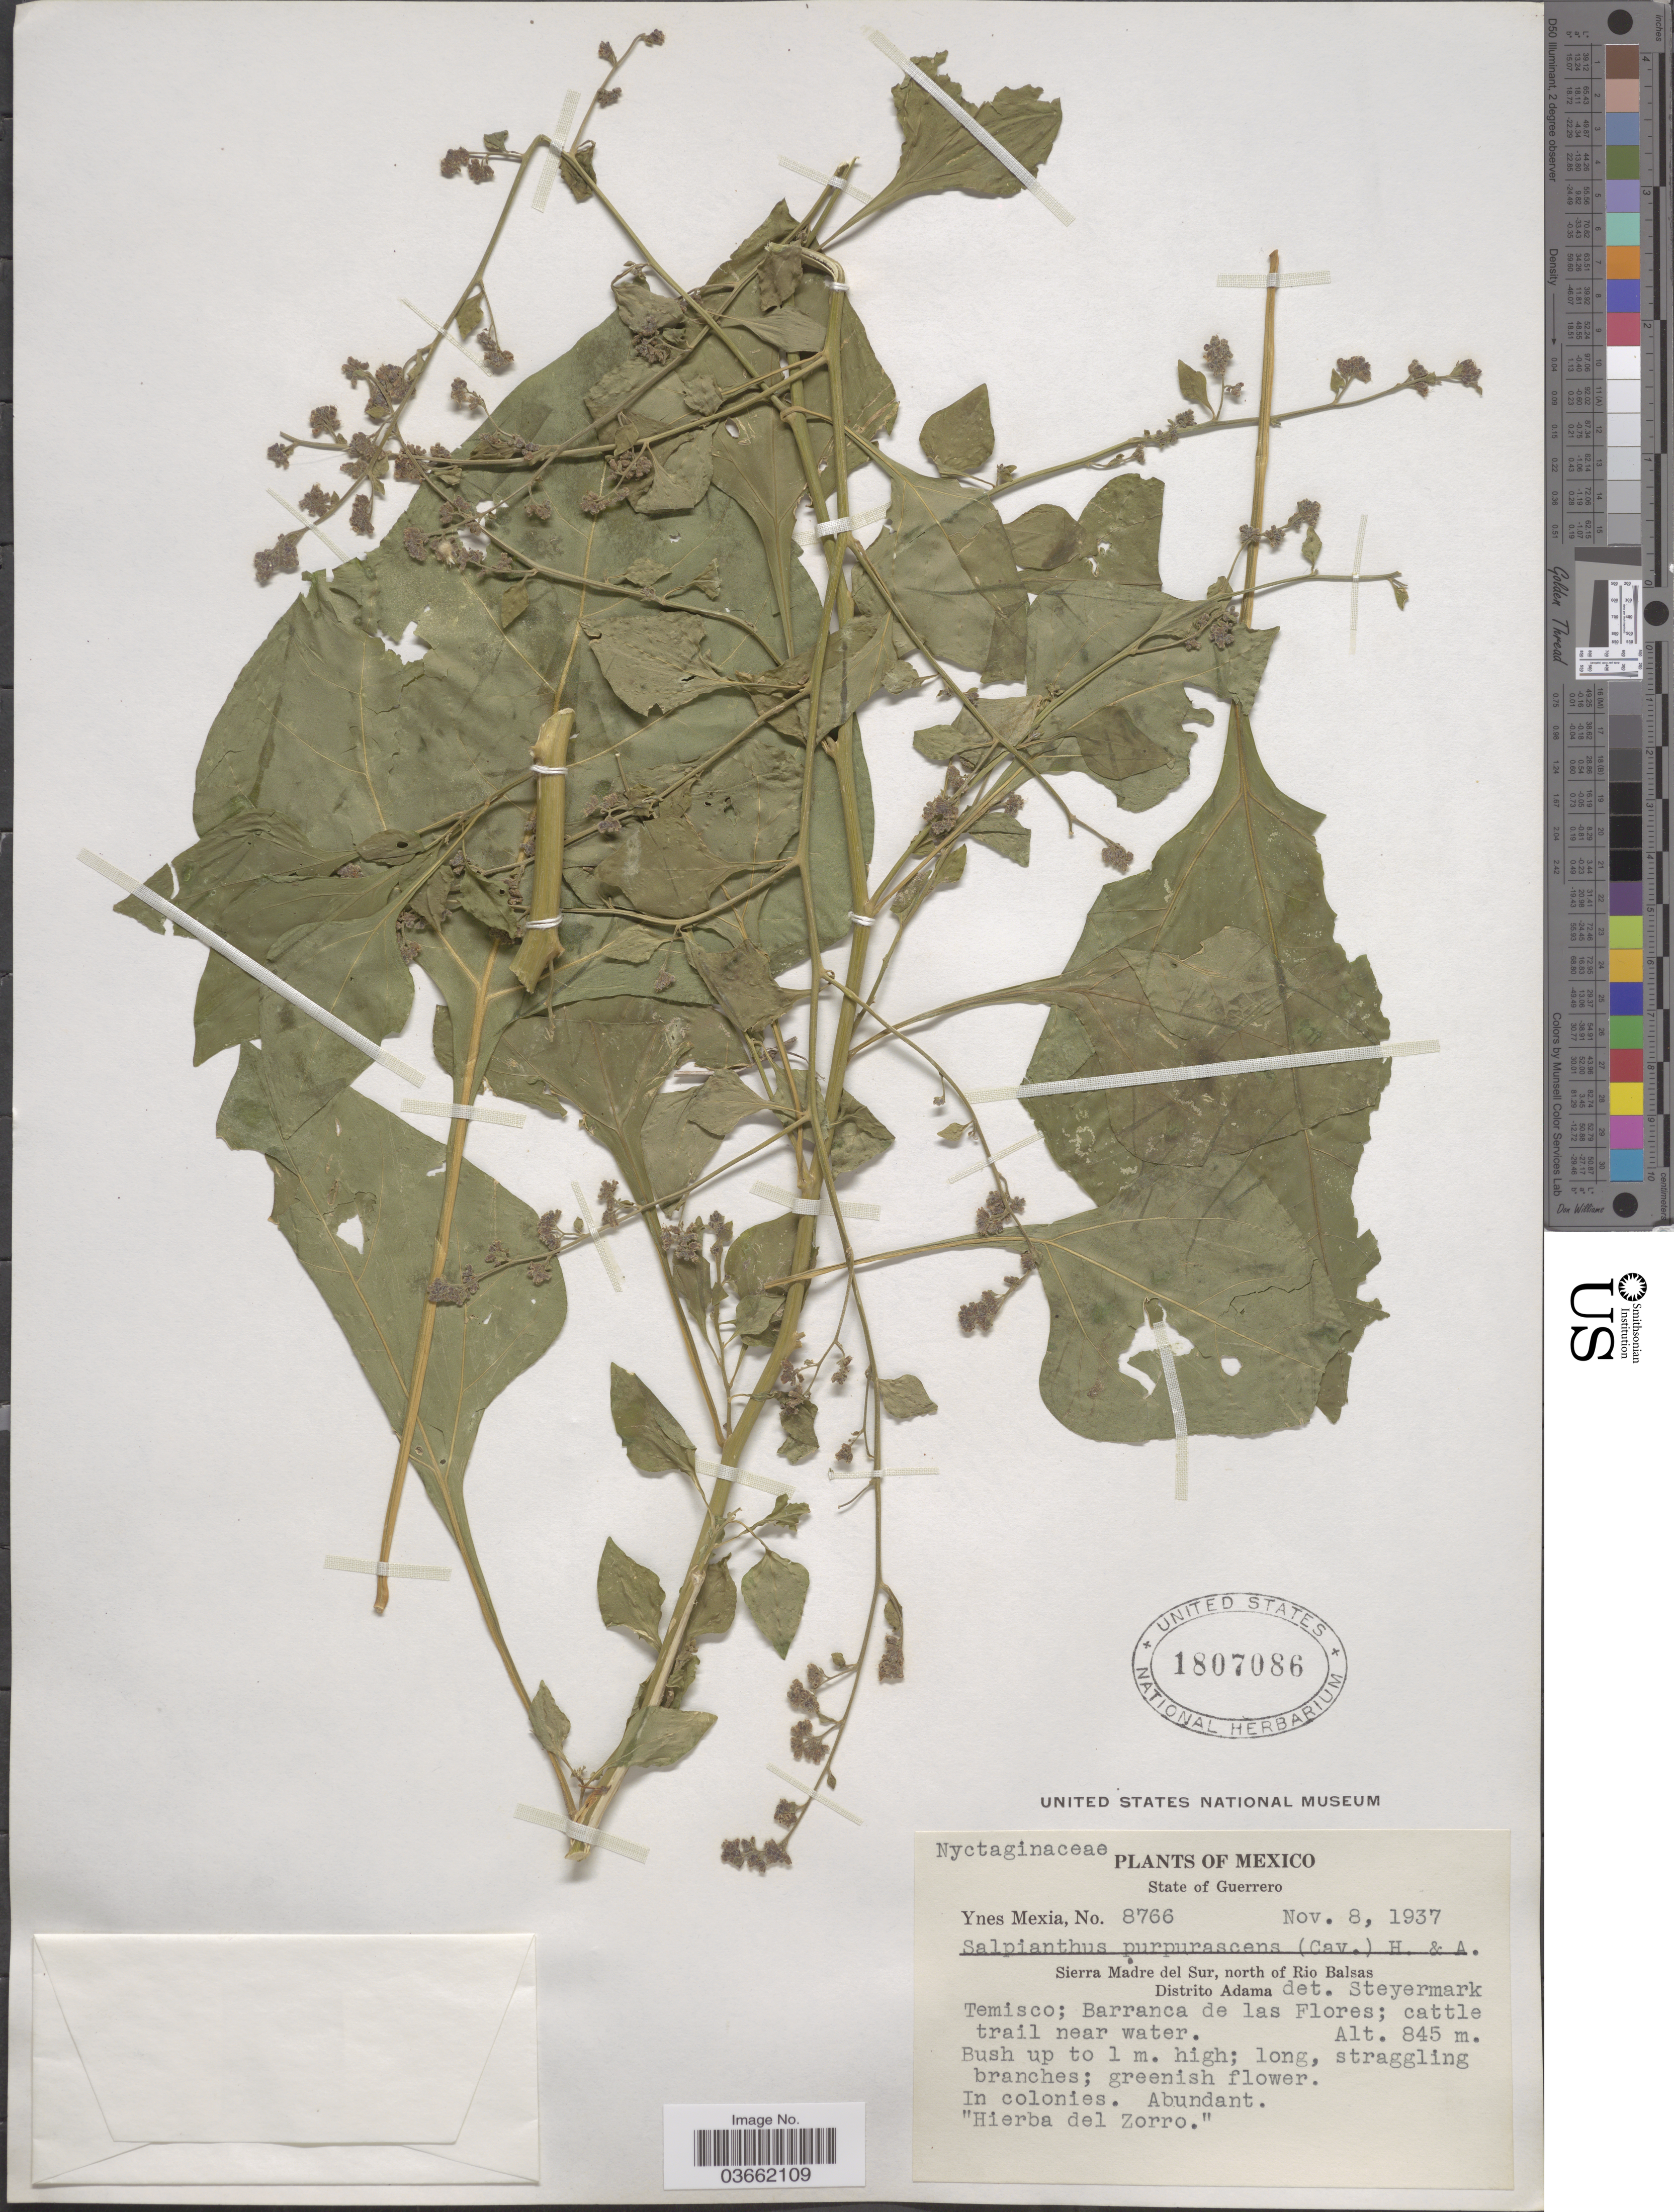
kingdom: Plantae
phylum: Tracheophyta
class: Magnoliopsida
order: Caryophyllales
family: Nyctaginaceae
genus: Salpianthus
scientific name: Salpianthus purpurascens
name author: (Cav. ex Lag.) Hook. & Arn.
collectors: Y. Mexia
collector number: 8766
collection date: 1937-11-08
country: Mexico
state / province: Guerrero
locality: Sierra Madre del Sur, north of Rio Balsas. Distrito Adama. Temisco; Barrancas de las Flores; cattle trail near water.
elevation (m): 845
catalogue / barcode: US 1807086